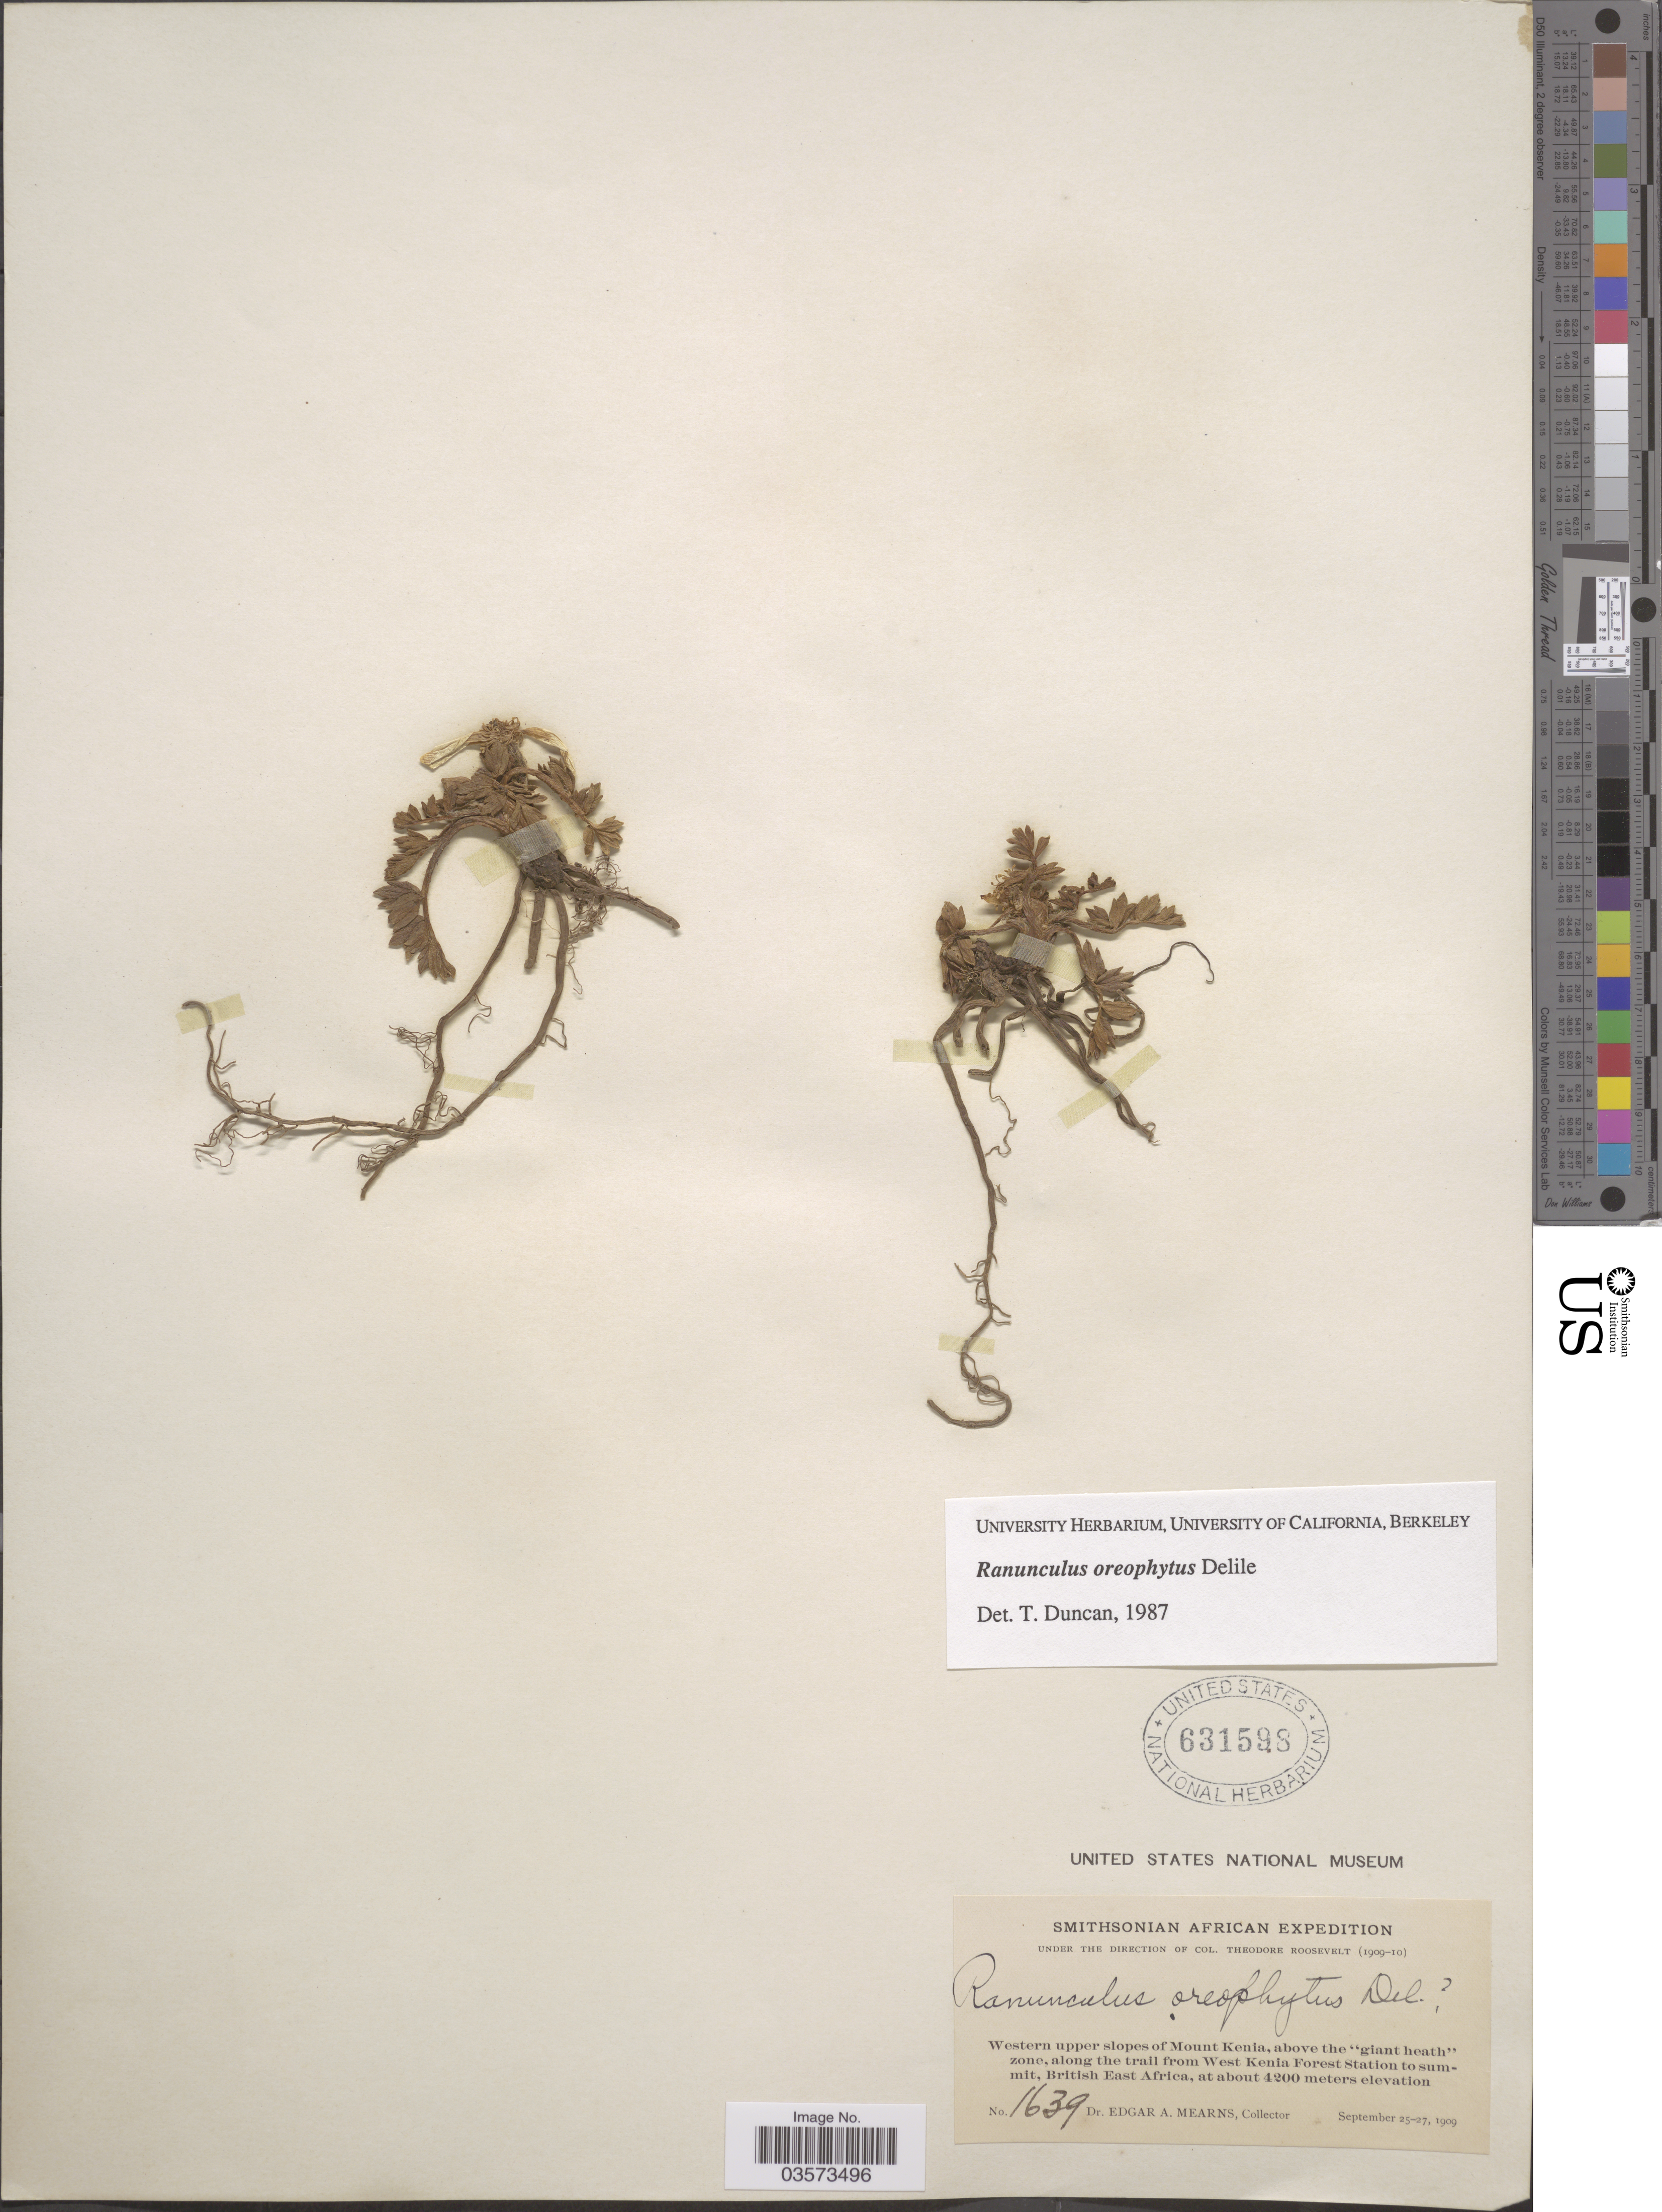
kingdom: Plantae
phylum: Tracheophyta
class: Magnoliopsida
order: Ranunculales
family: Ranunculaceae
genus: Ranunculus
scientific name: Ranunculus orerophytus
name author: Delile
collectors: E. A. Mearns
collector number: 1639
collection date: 1909-09-25/1909-09-27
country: Kenya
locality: Western upper slopes of Mount Kenia, above the "giant heath" zone, along the trail from West Kenia Forest Station to summit, British East Africa.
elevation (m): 4200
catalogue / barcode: US 631598